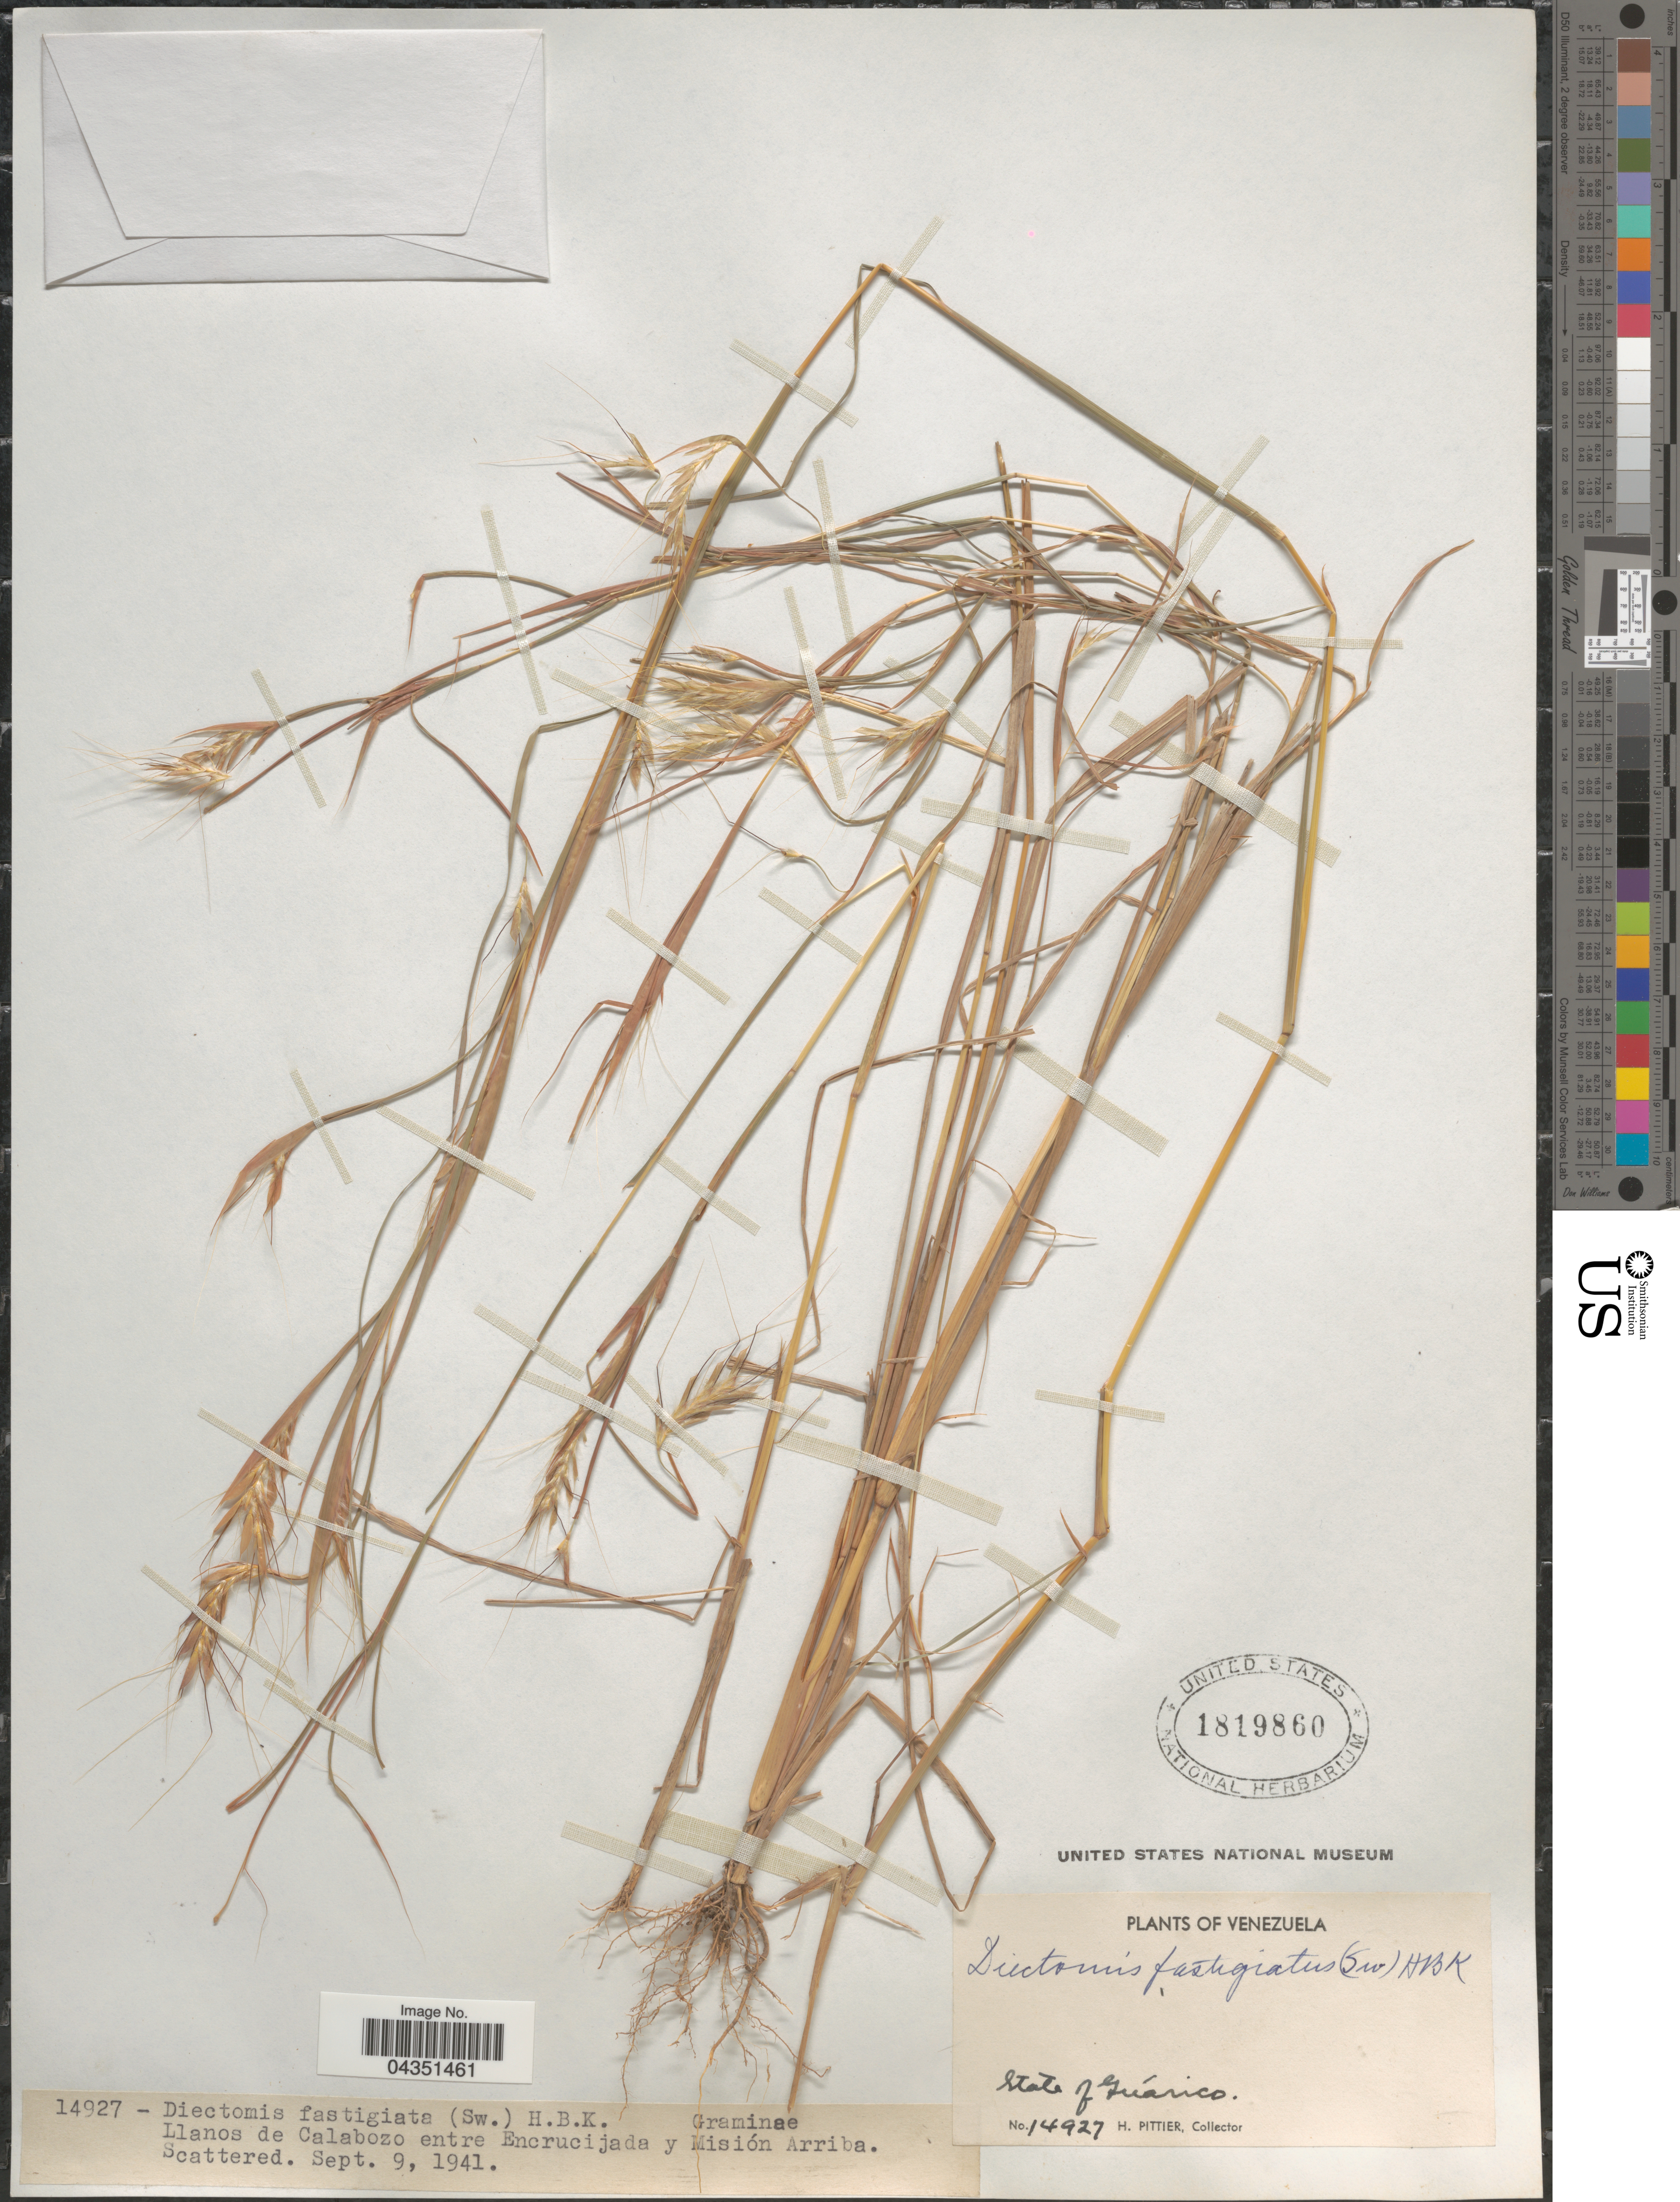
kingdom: Plantae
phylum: Tracheophyta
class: Liliopsida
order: Poales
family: Poaceae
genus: Diectomis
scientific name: Diectomis fastigiata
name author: (Sw.) P. Beauv.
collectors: H. F. Pittier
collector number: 14927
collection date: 1941-09-09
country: Venezuela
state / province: Guarico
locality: Llanos de Calabozo entre Encrucijada y Misió Arriba.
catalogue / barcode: US 1819860